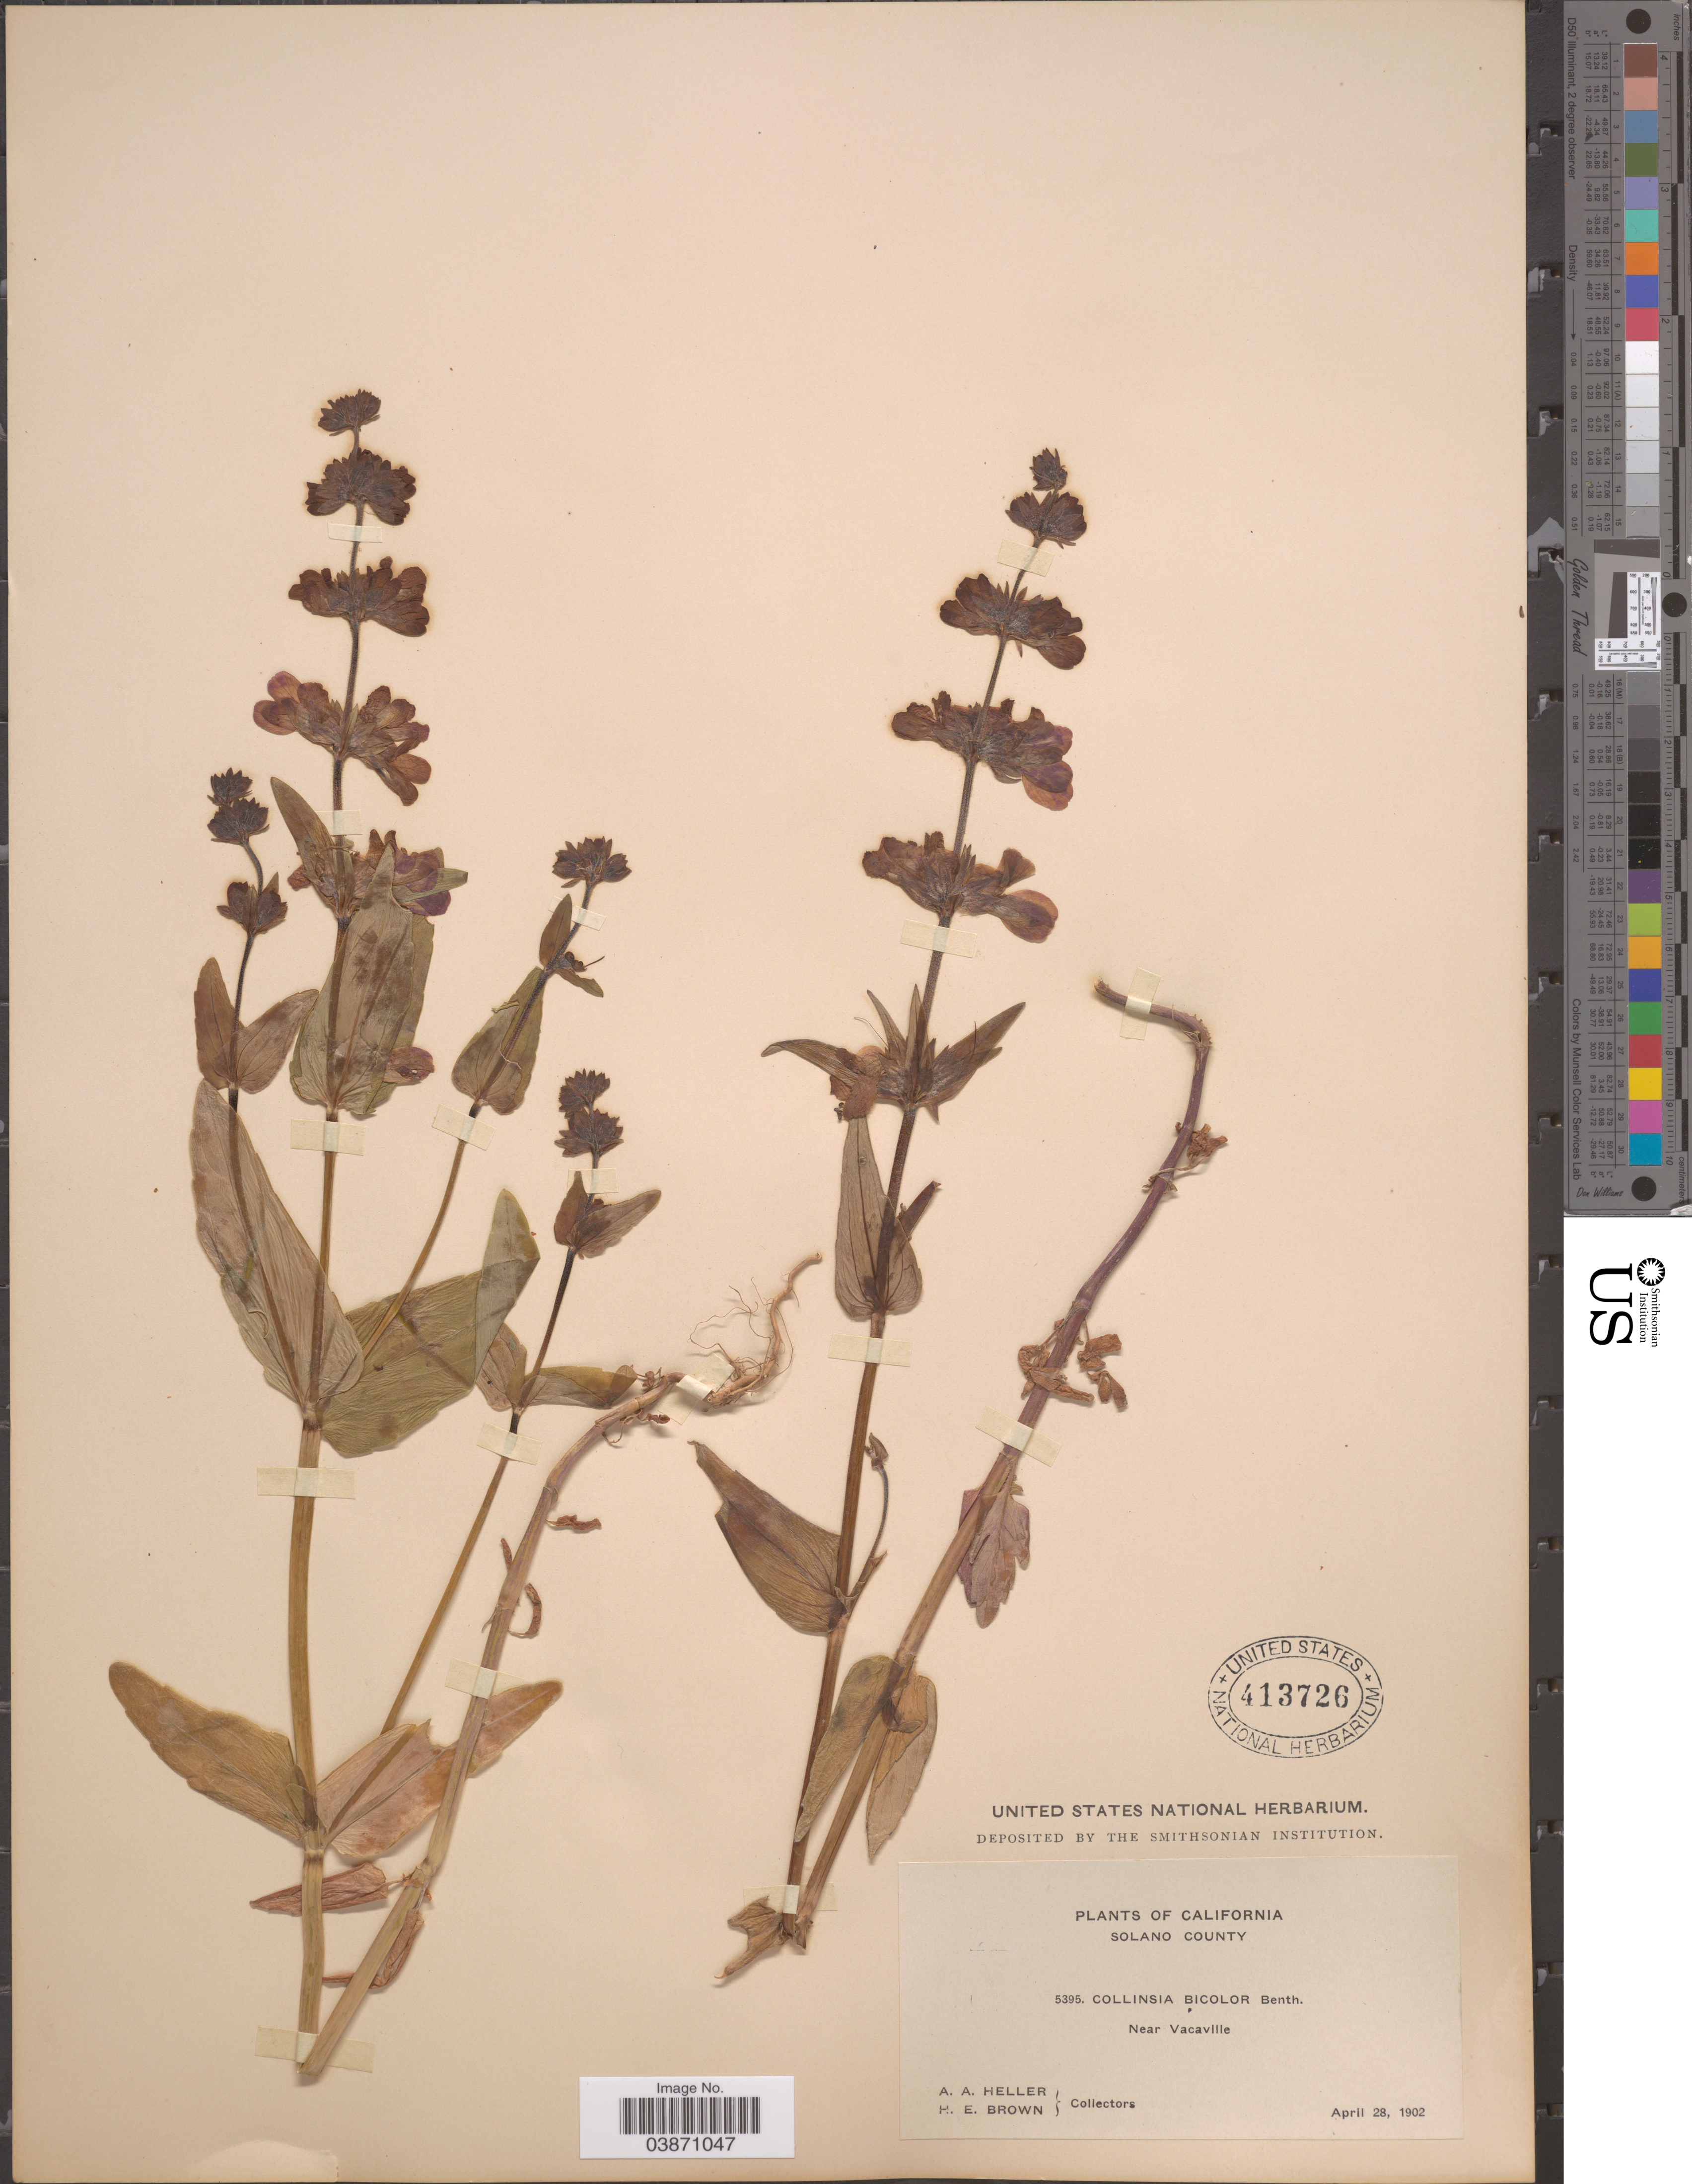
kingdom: Plantae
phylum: Tracheophyta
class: Magnoliopsida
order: Lamiales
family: Plantaginaceae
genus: Collinsia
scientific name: Collinsia bicolor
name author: Raf.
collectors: A. A. Heller & H. E. Brown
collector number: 5395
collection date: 1902-04-28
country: United States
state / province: California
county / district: Solano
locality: Solano County. Near Vacaville.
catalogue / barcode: US 413726